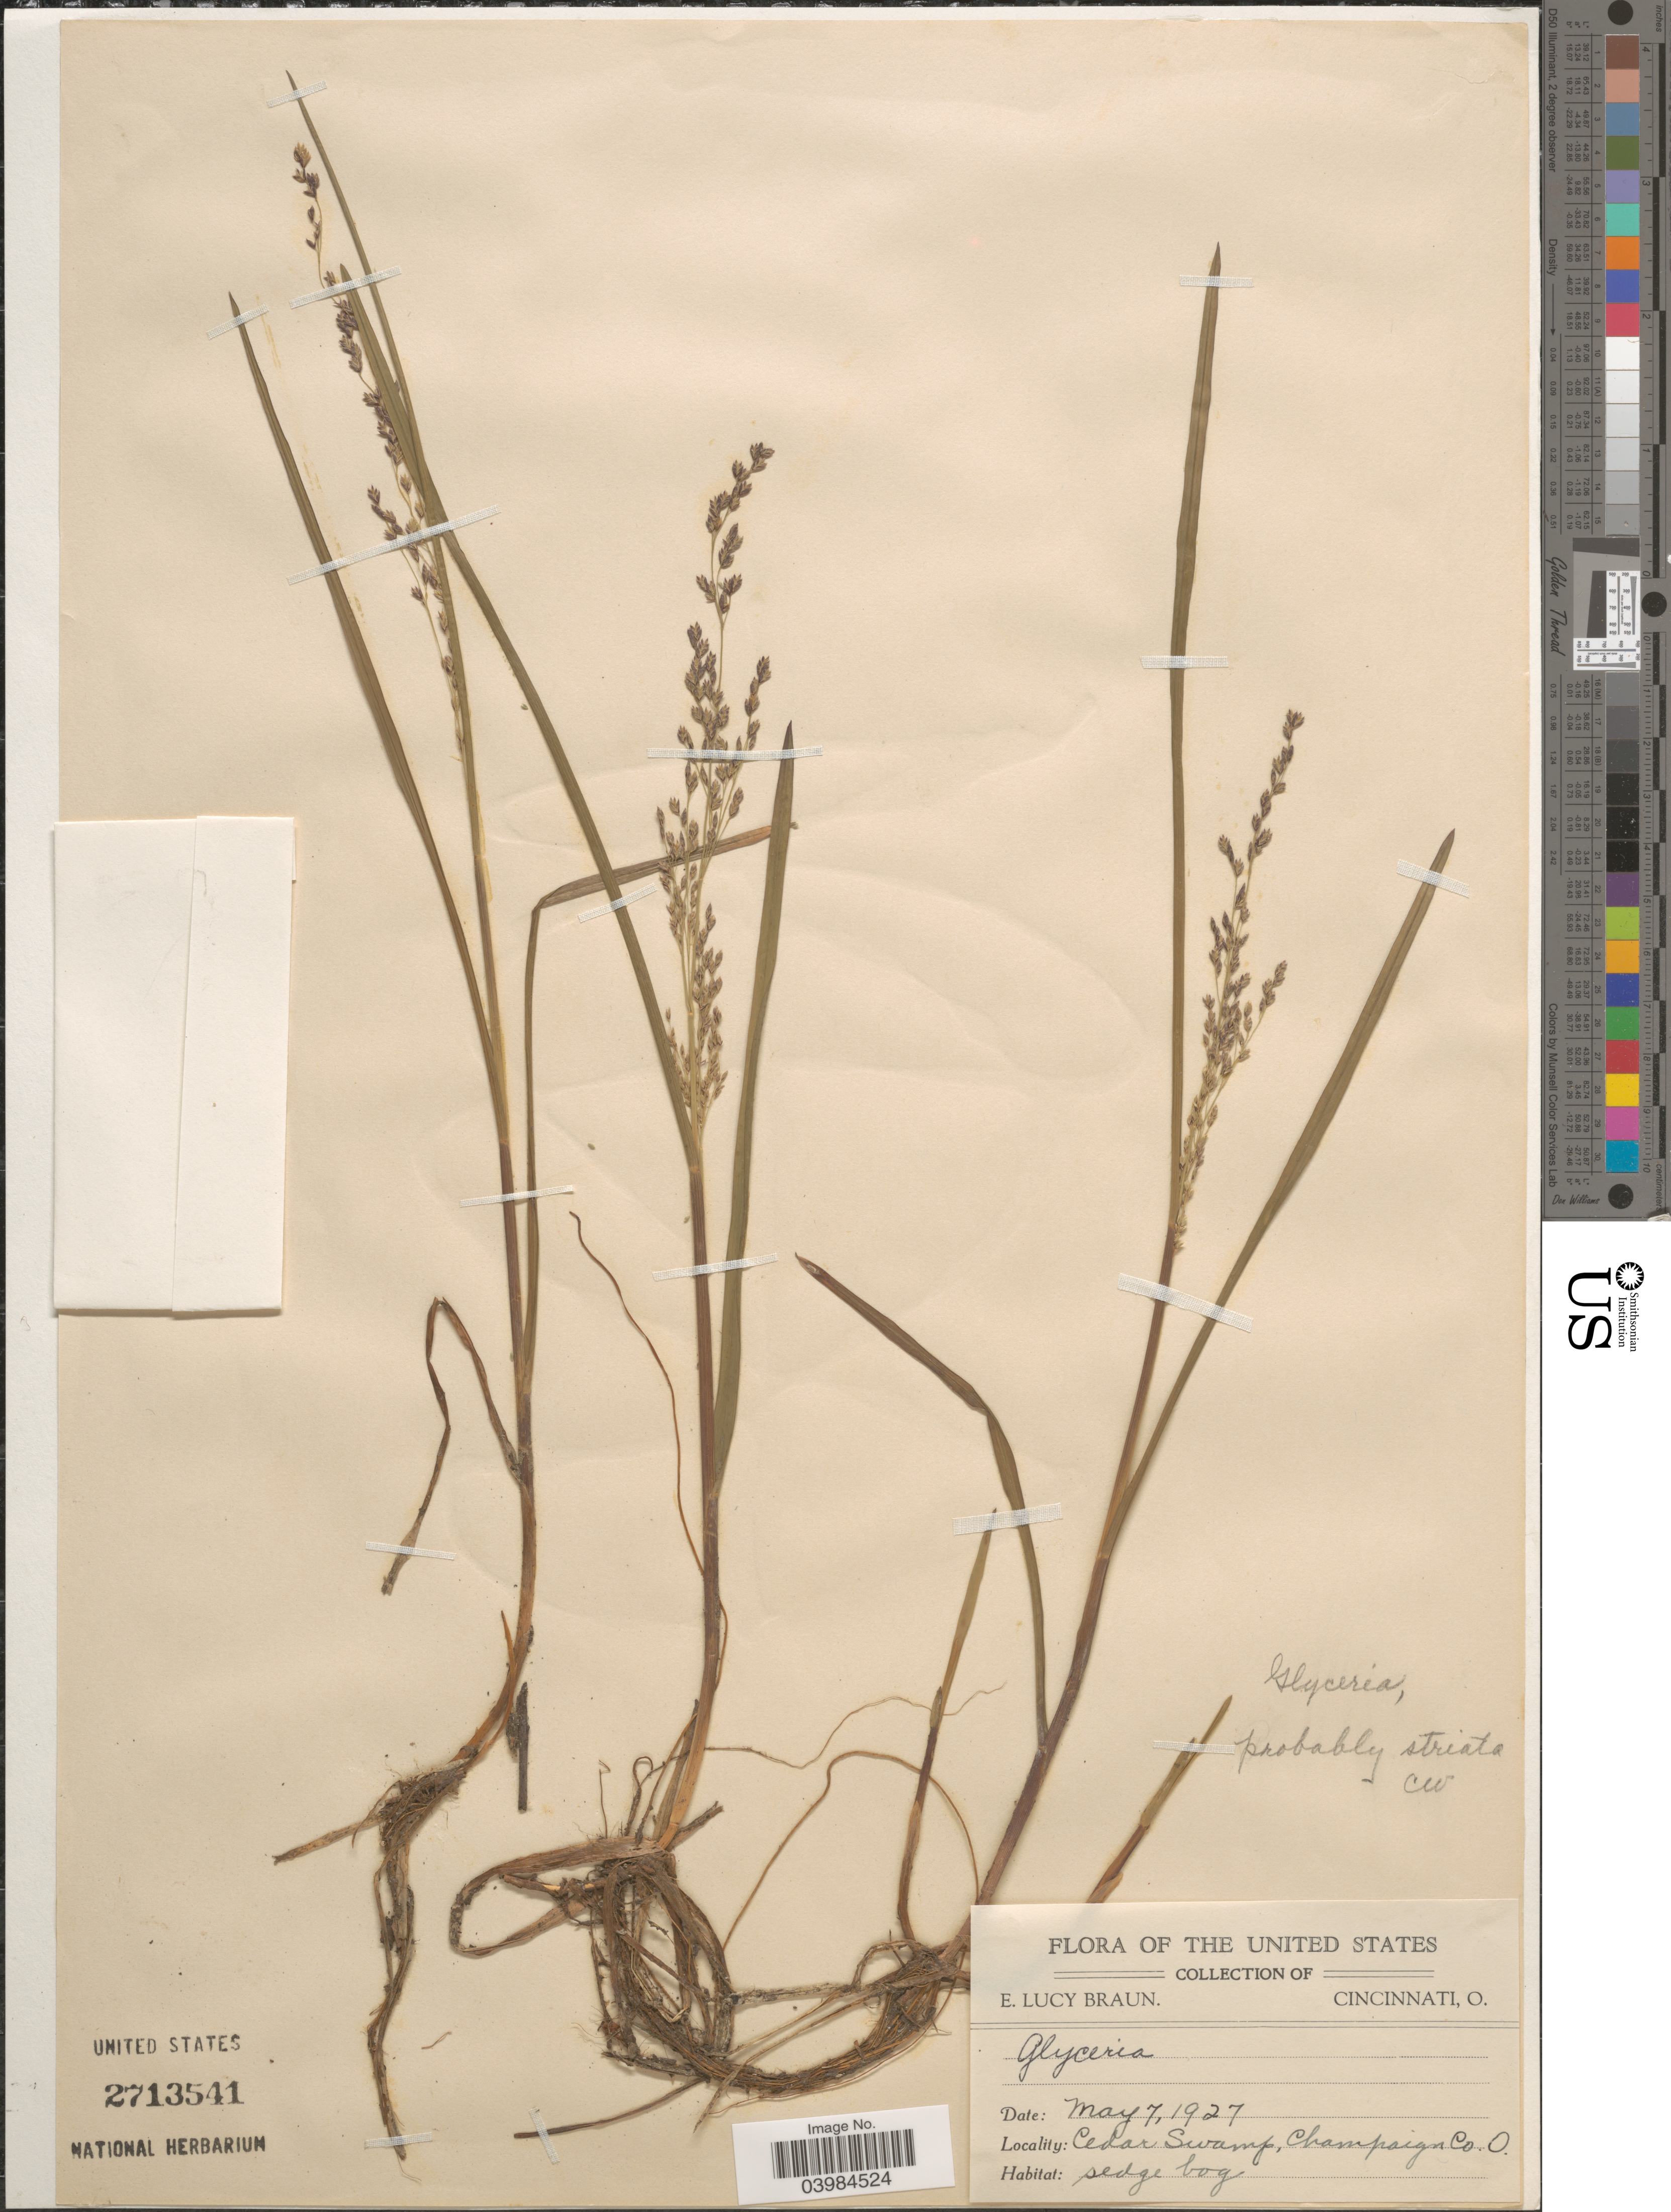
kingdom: Plantae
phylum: Tracheophyta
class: Liliopsida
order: Poales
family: Poaceae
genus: Glyceria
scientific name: Glyceria striata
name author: (Lam.) Hitchc.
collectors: E. L. Braun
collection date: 1927-05-07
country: United States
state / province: Ohio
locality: Cedar Swamp, Champaign Co. Sedge bog.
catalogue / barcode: US 2713541